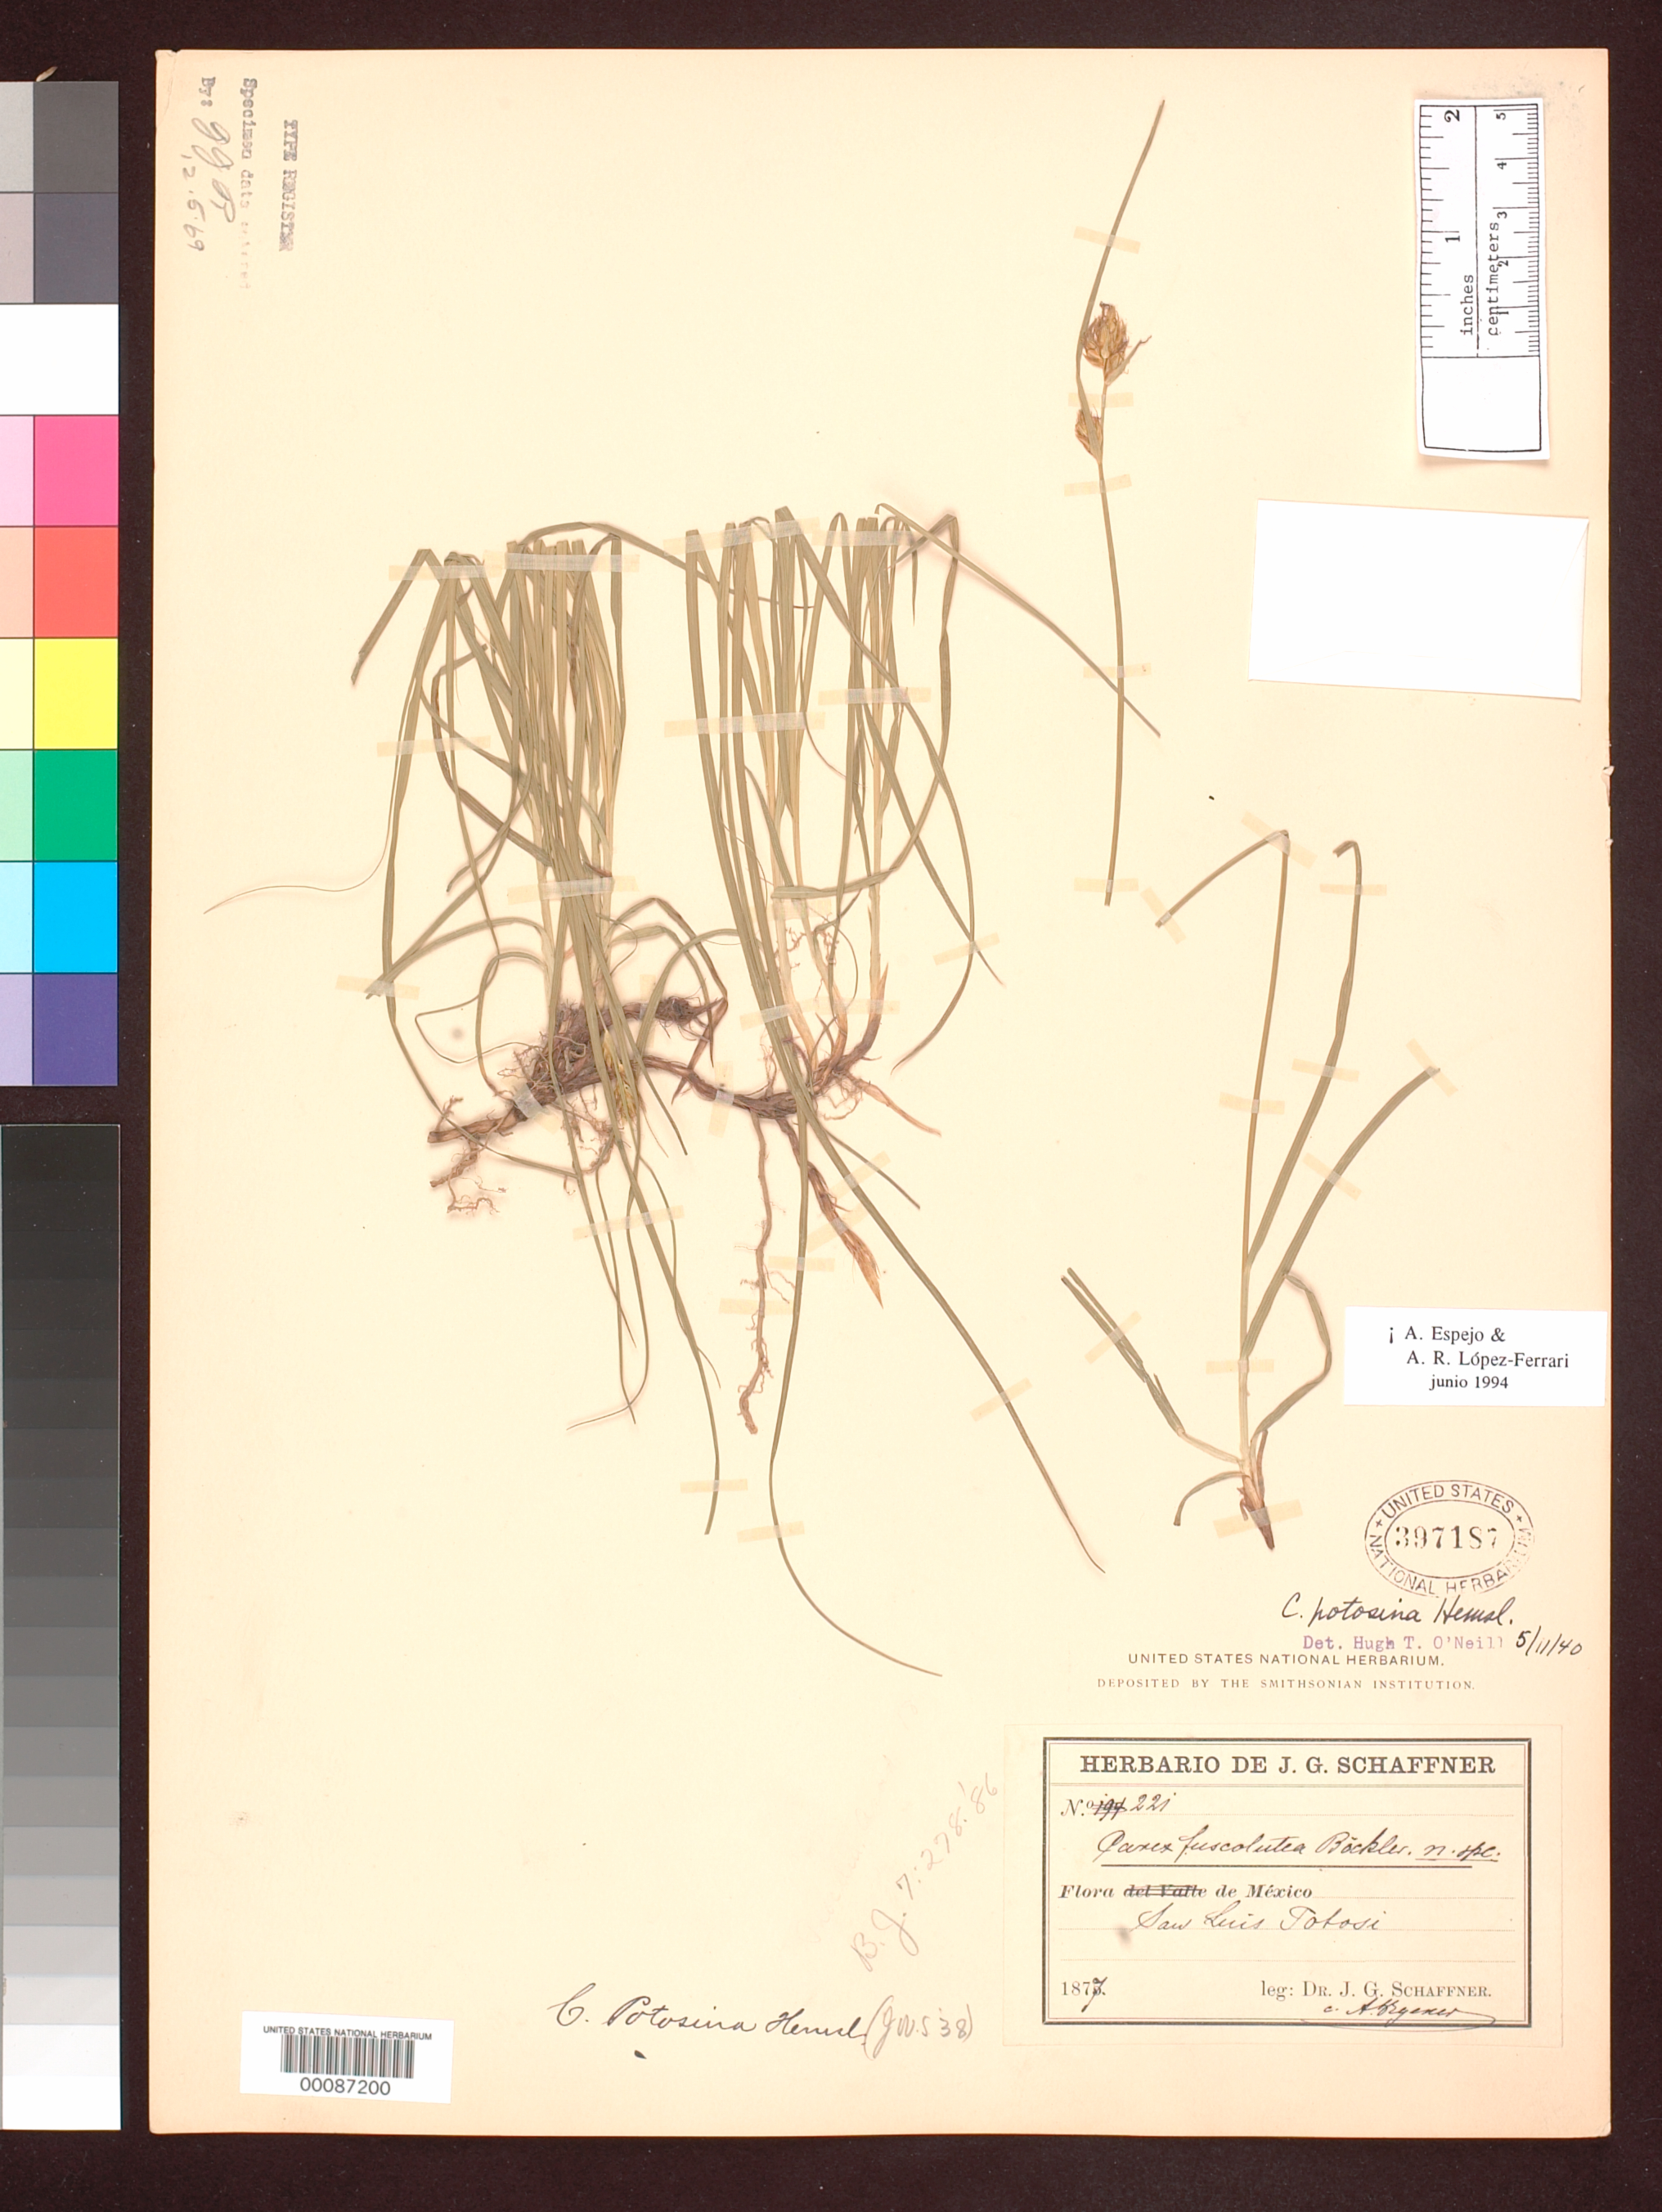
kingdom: Plantae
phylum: Tracheophyta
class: Liliopsida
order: Poales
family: Cyperaceae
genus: Carex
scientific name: Carex fuscolutea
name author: Boeckeler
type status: Isotype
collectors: J. G. Schaffner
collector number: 221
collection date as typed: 1875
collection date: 1875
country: Mexico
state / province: San Luis Potosi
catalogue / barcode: US 397187